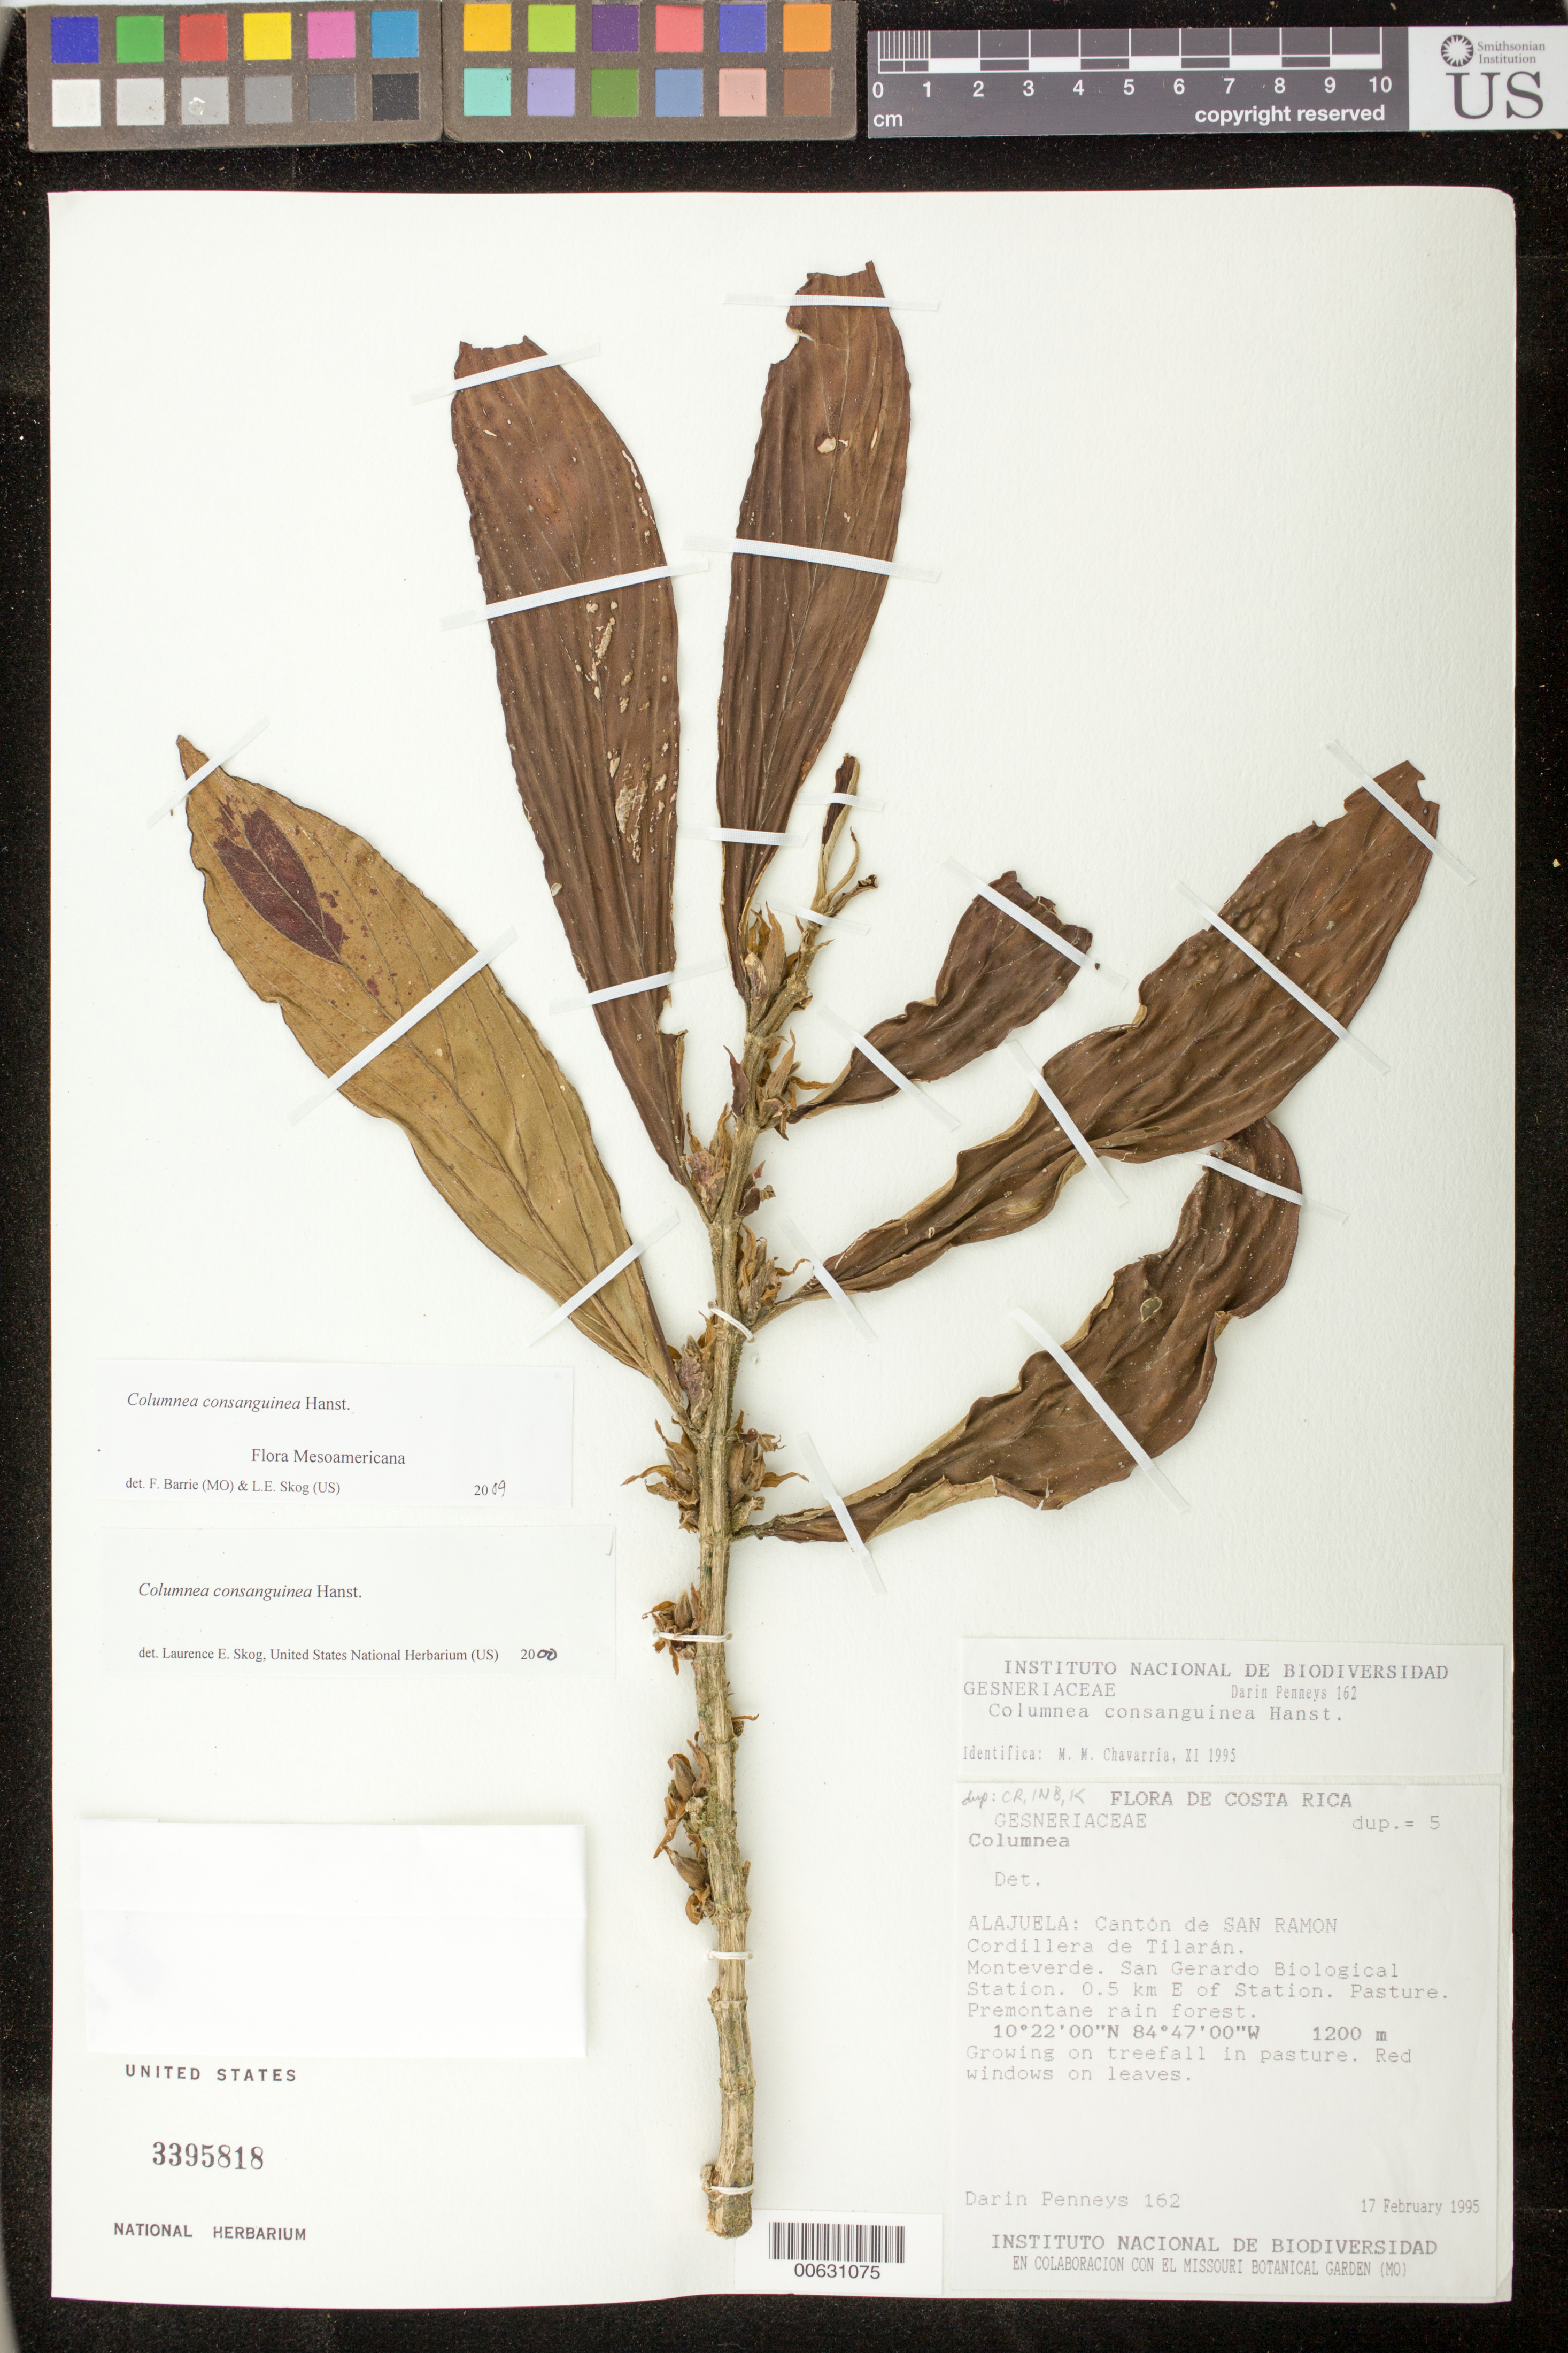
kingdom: Plantae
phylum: Tracheophyta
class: Magnoliopsida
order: Lamiales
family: Gesneriaceae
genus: Columnea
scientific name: Columnea consanguinea Hanst. var. consanguinea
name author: (Hanst.) Hanst.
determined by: Skog, Laurence E.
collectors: D. S. Penneys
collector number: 162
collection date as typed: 17 Feb 1995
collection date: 1995-02-17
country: Costa Rica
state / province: Alajuela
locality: Cantón de San Ramon; Cordillera de Tilarán, Monteverde, San Gerardo Biological Station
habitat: Pasture. Premontane rain forest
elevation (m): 1200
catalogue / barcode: US 3395818